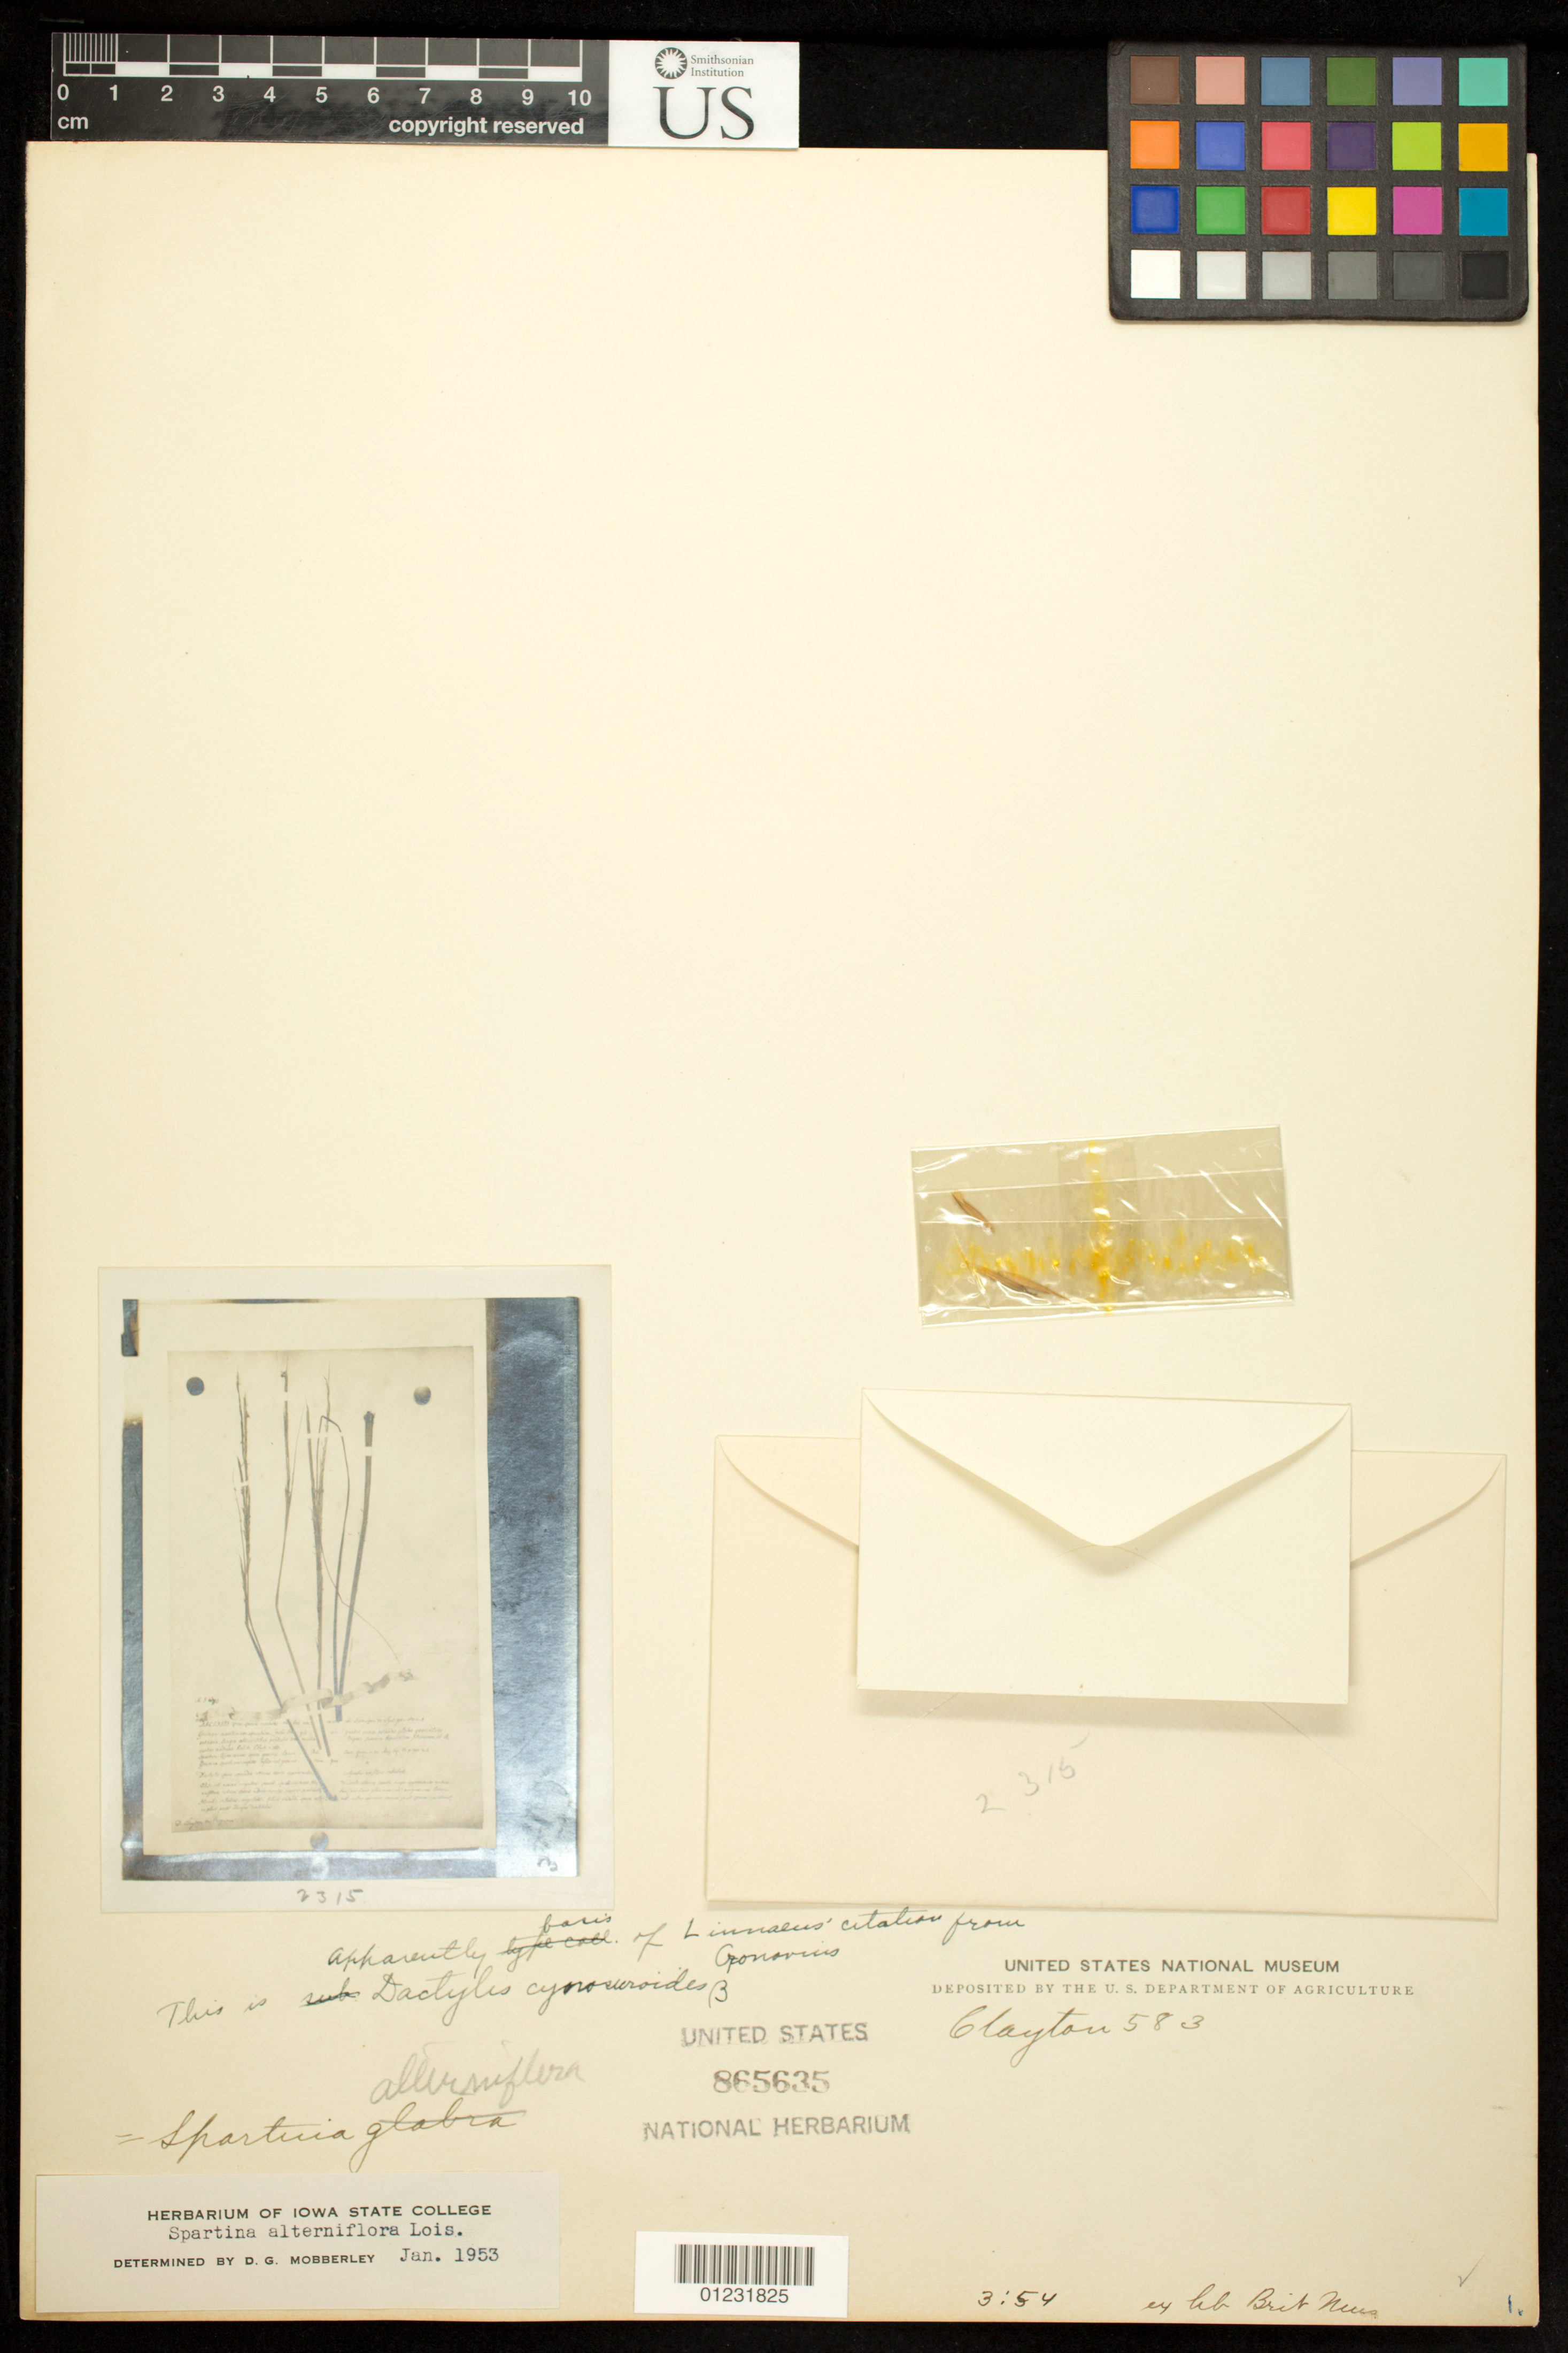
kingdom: Plantae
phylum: Tracheophyta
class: Liliopsida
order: Poales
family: Poaceae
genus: Dactylis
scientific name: Dactylis cynosuroides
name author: L.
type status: Syntype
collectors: D. Clayton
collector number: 583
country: United States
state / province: Virginia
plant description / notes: Fragmentary material of type specimen ex herb. Brit. Mus.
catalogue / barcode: US 865635